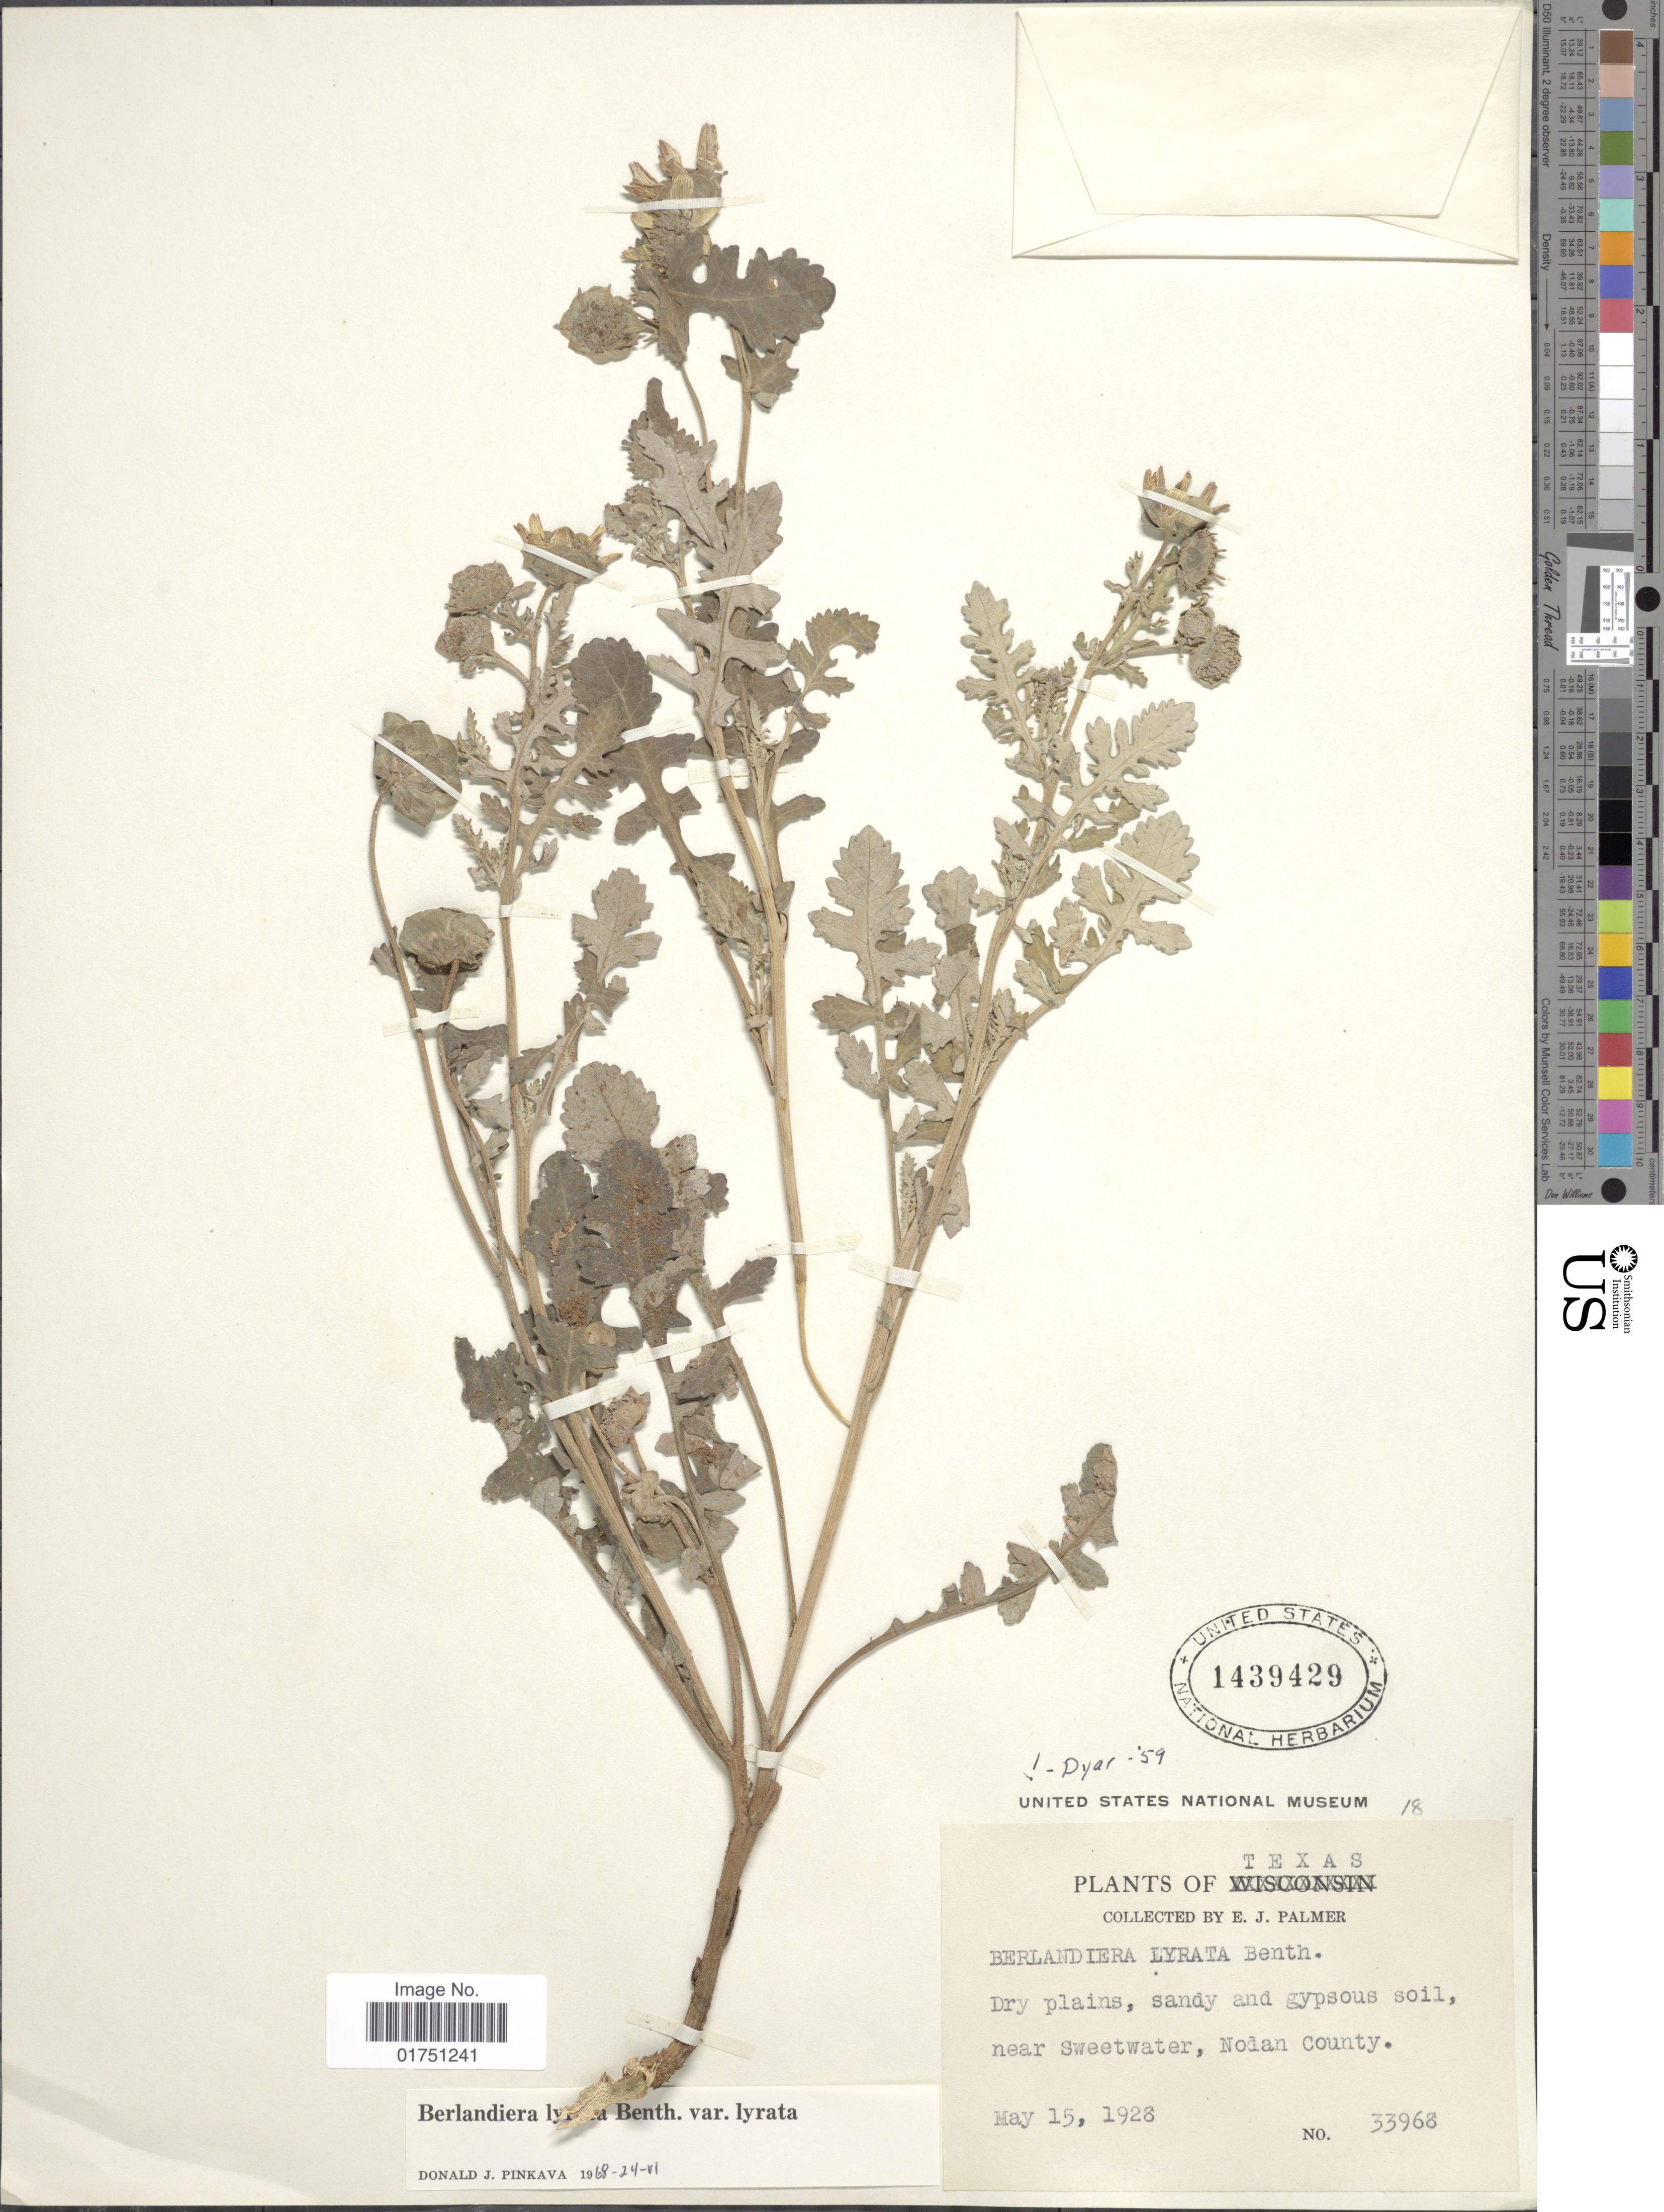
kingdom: Plantae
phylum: Tracheophyta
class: Magnoliopsida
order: Asterales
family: Asteraceae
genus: Berlandiera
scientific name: Berlandiera lyrata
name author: Benth.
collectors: E. J. Palmer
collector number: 33968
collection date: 1928-05-15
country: United States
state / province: Texas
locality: Dry plains, sandy and gypsous soil, near Sweetwater, Nodan County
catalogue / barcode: US 1439429